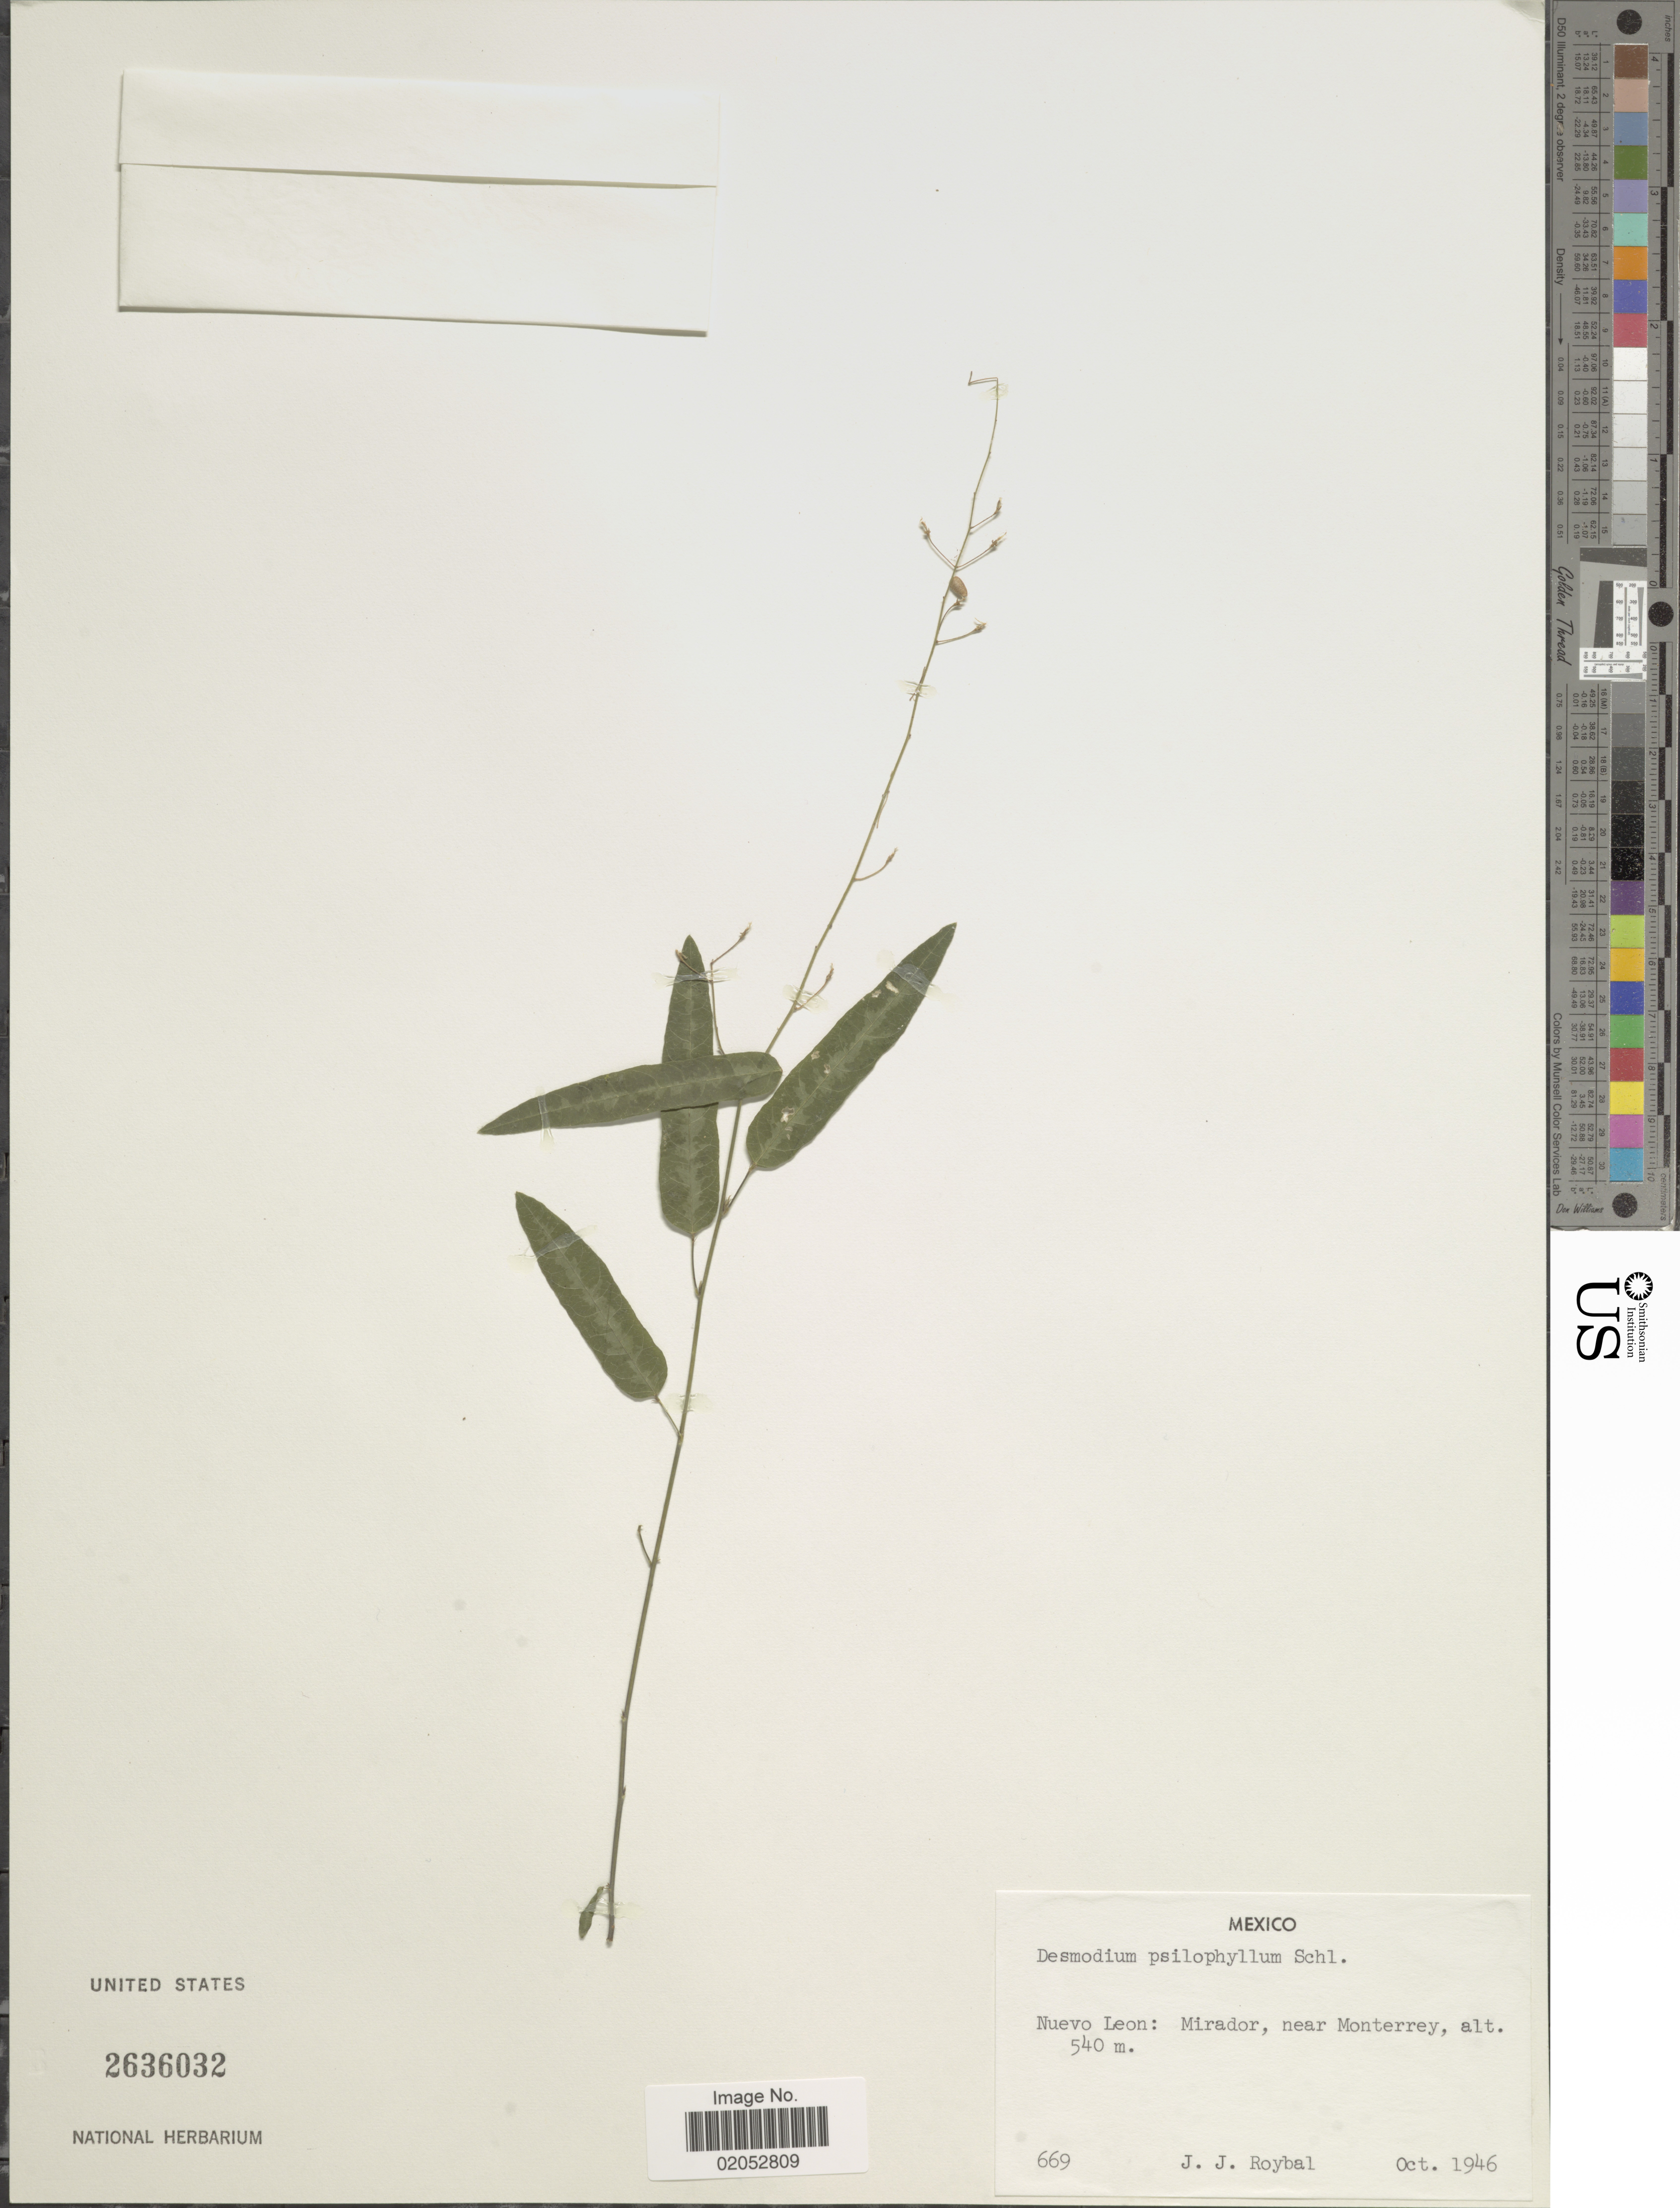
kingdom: Plantae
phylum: Tracheophyta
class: Magnoliopsida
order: Fabales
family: Fabaceae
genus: Desmodium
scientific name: Desmodium psilophyllum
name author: Schltdl.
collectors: J. J. Roybal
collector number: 669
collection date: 1946-10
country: Mexico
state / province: Nuevo León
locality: Mirador, near Monterrey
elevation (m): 540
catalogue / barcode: US 2636032